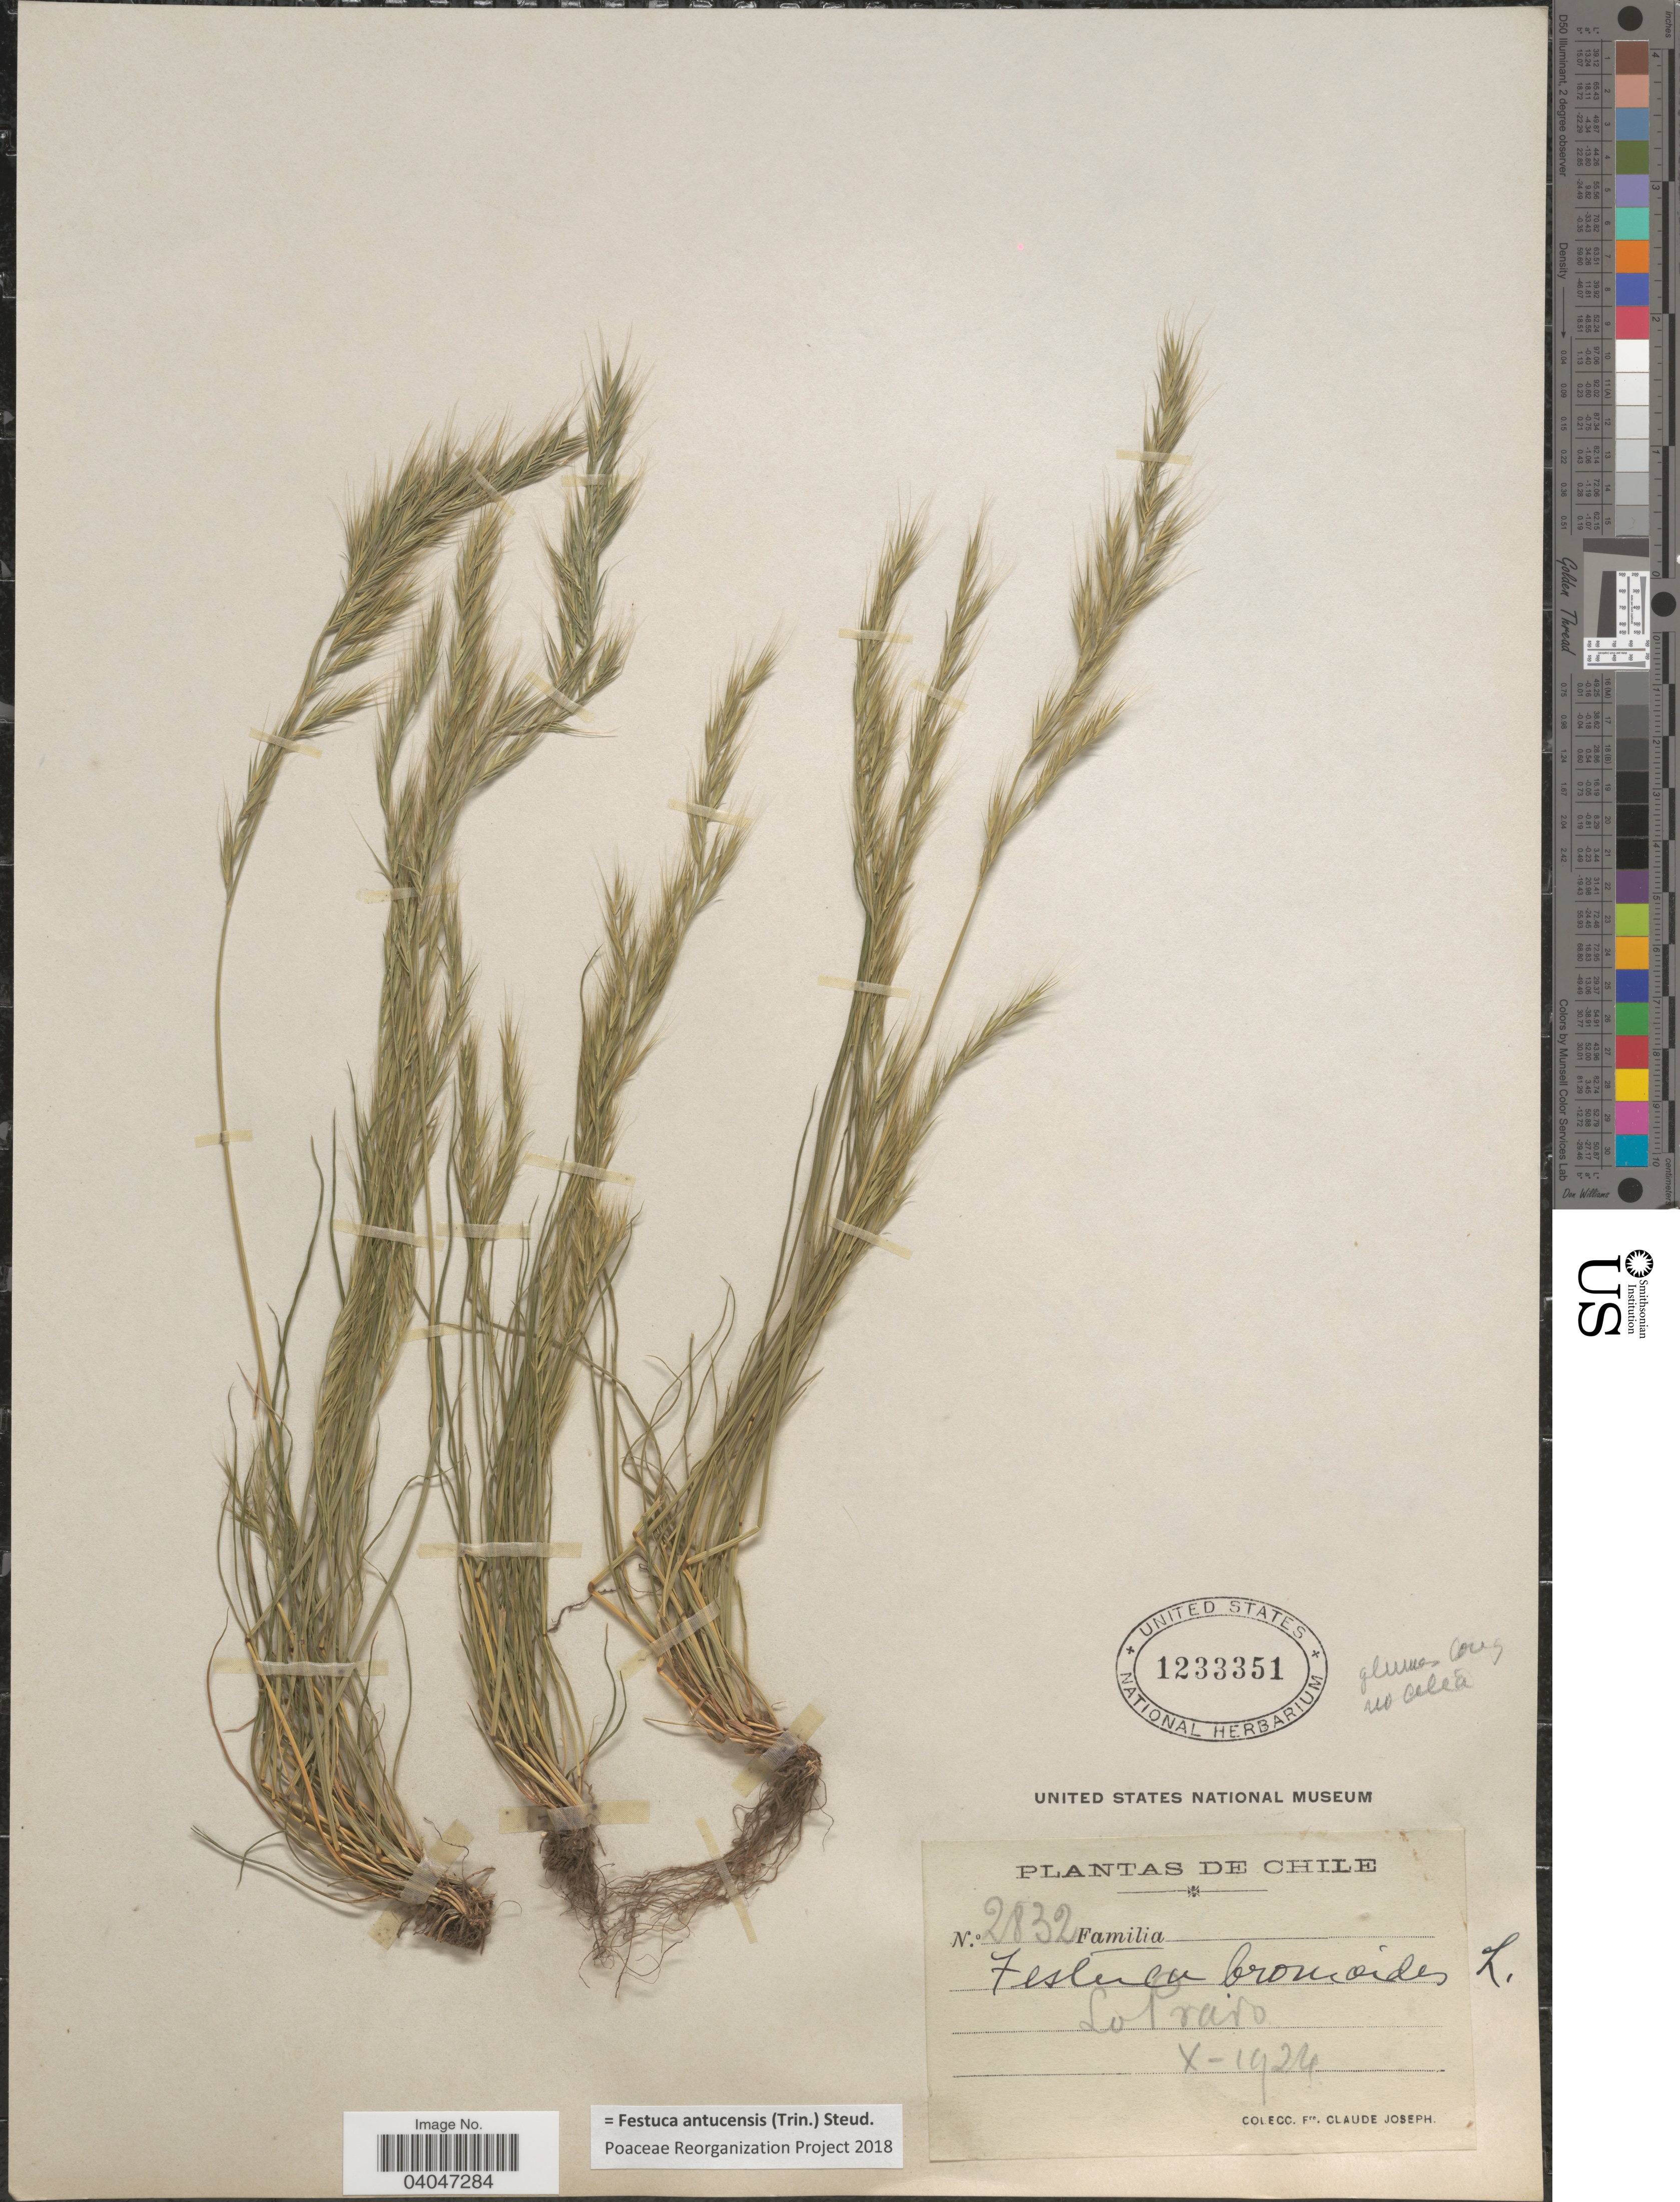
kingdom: Plantae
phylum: Tracheophyta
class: Liliopsida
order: Poales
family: Poaceae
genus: Festuca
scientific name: Festuca antucensis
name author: (Trin.) Steud.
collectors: Bro. Claude-Joseph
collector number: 2832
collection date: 1924-10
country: Chile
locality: Lo Praro.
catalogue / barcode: US 1233351